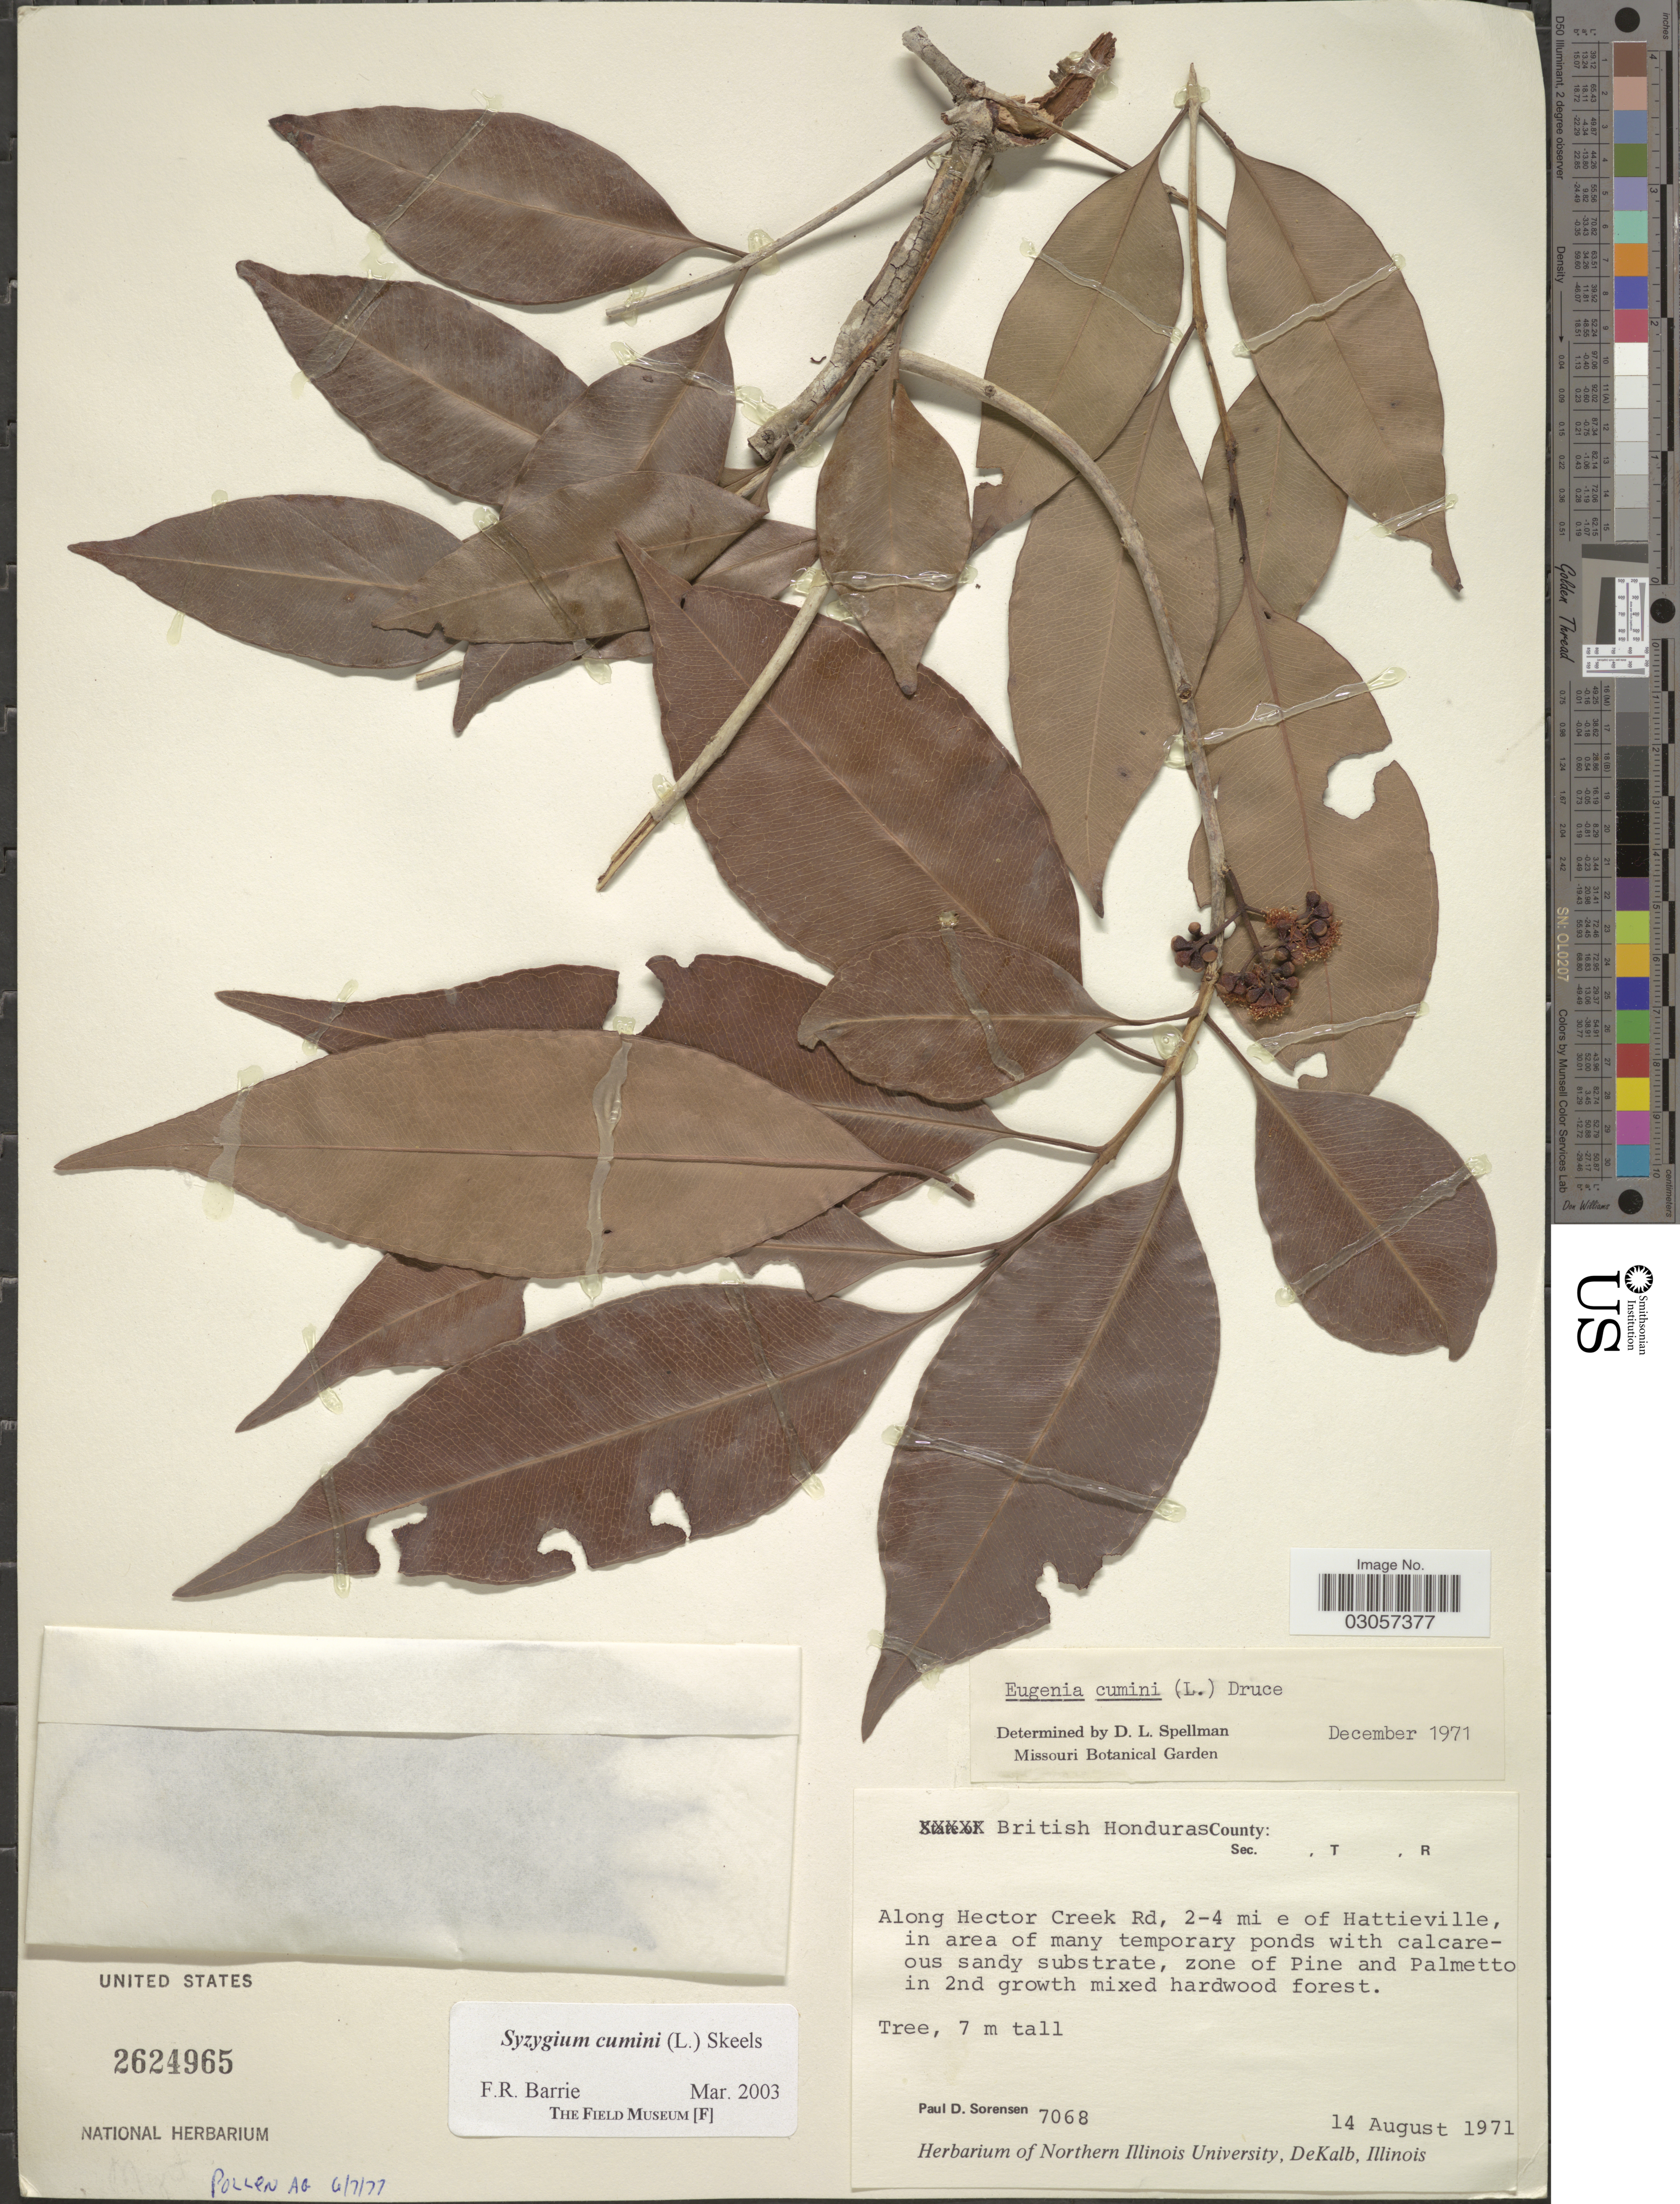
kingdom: Plantae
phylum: Tracheophyta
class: Magnoliopsida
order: Myrtales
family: Myrtaceae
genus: Syzygium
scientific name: Syzygium cumini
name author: (L.) Skeels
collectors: P. Sorensen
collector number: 7068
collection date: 1971-08-14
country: Belize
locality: British Honduras, Along Hector Creek Rd, 2-4 mi e of Hattieville, zone of Pine and Palmetto.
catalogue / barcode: US 2624965